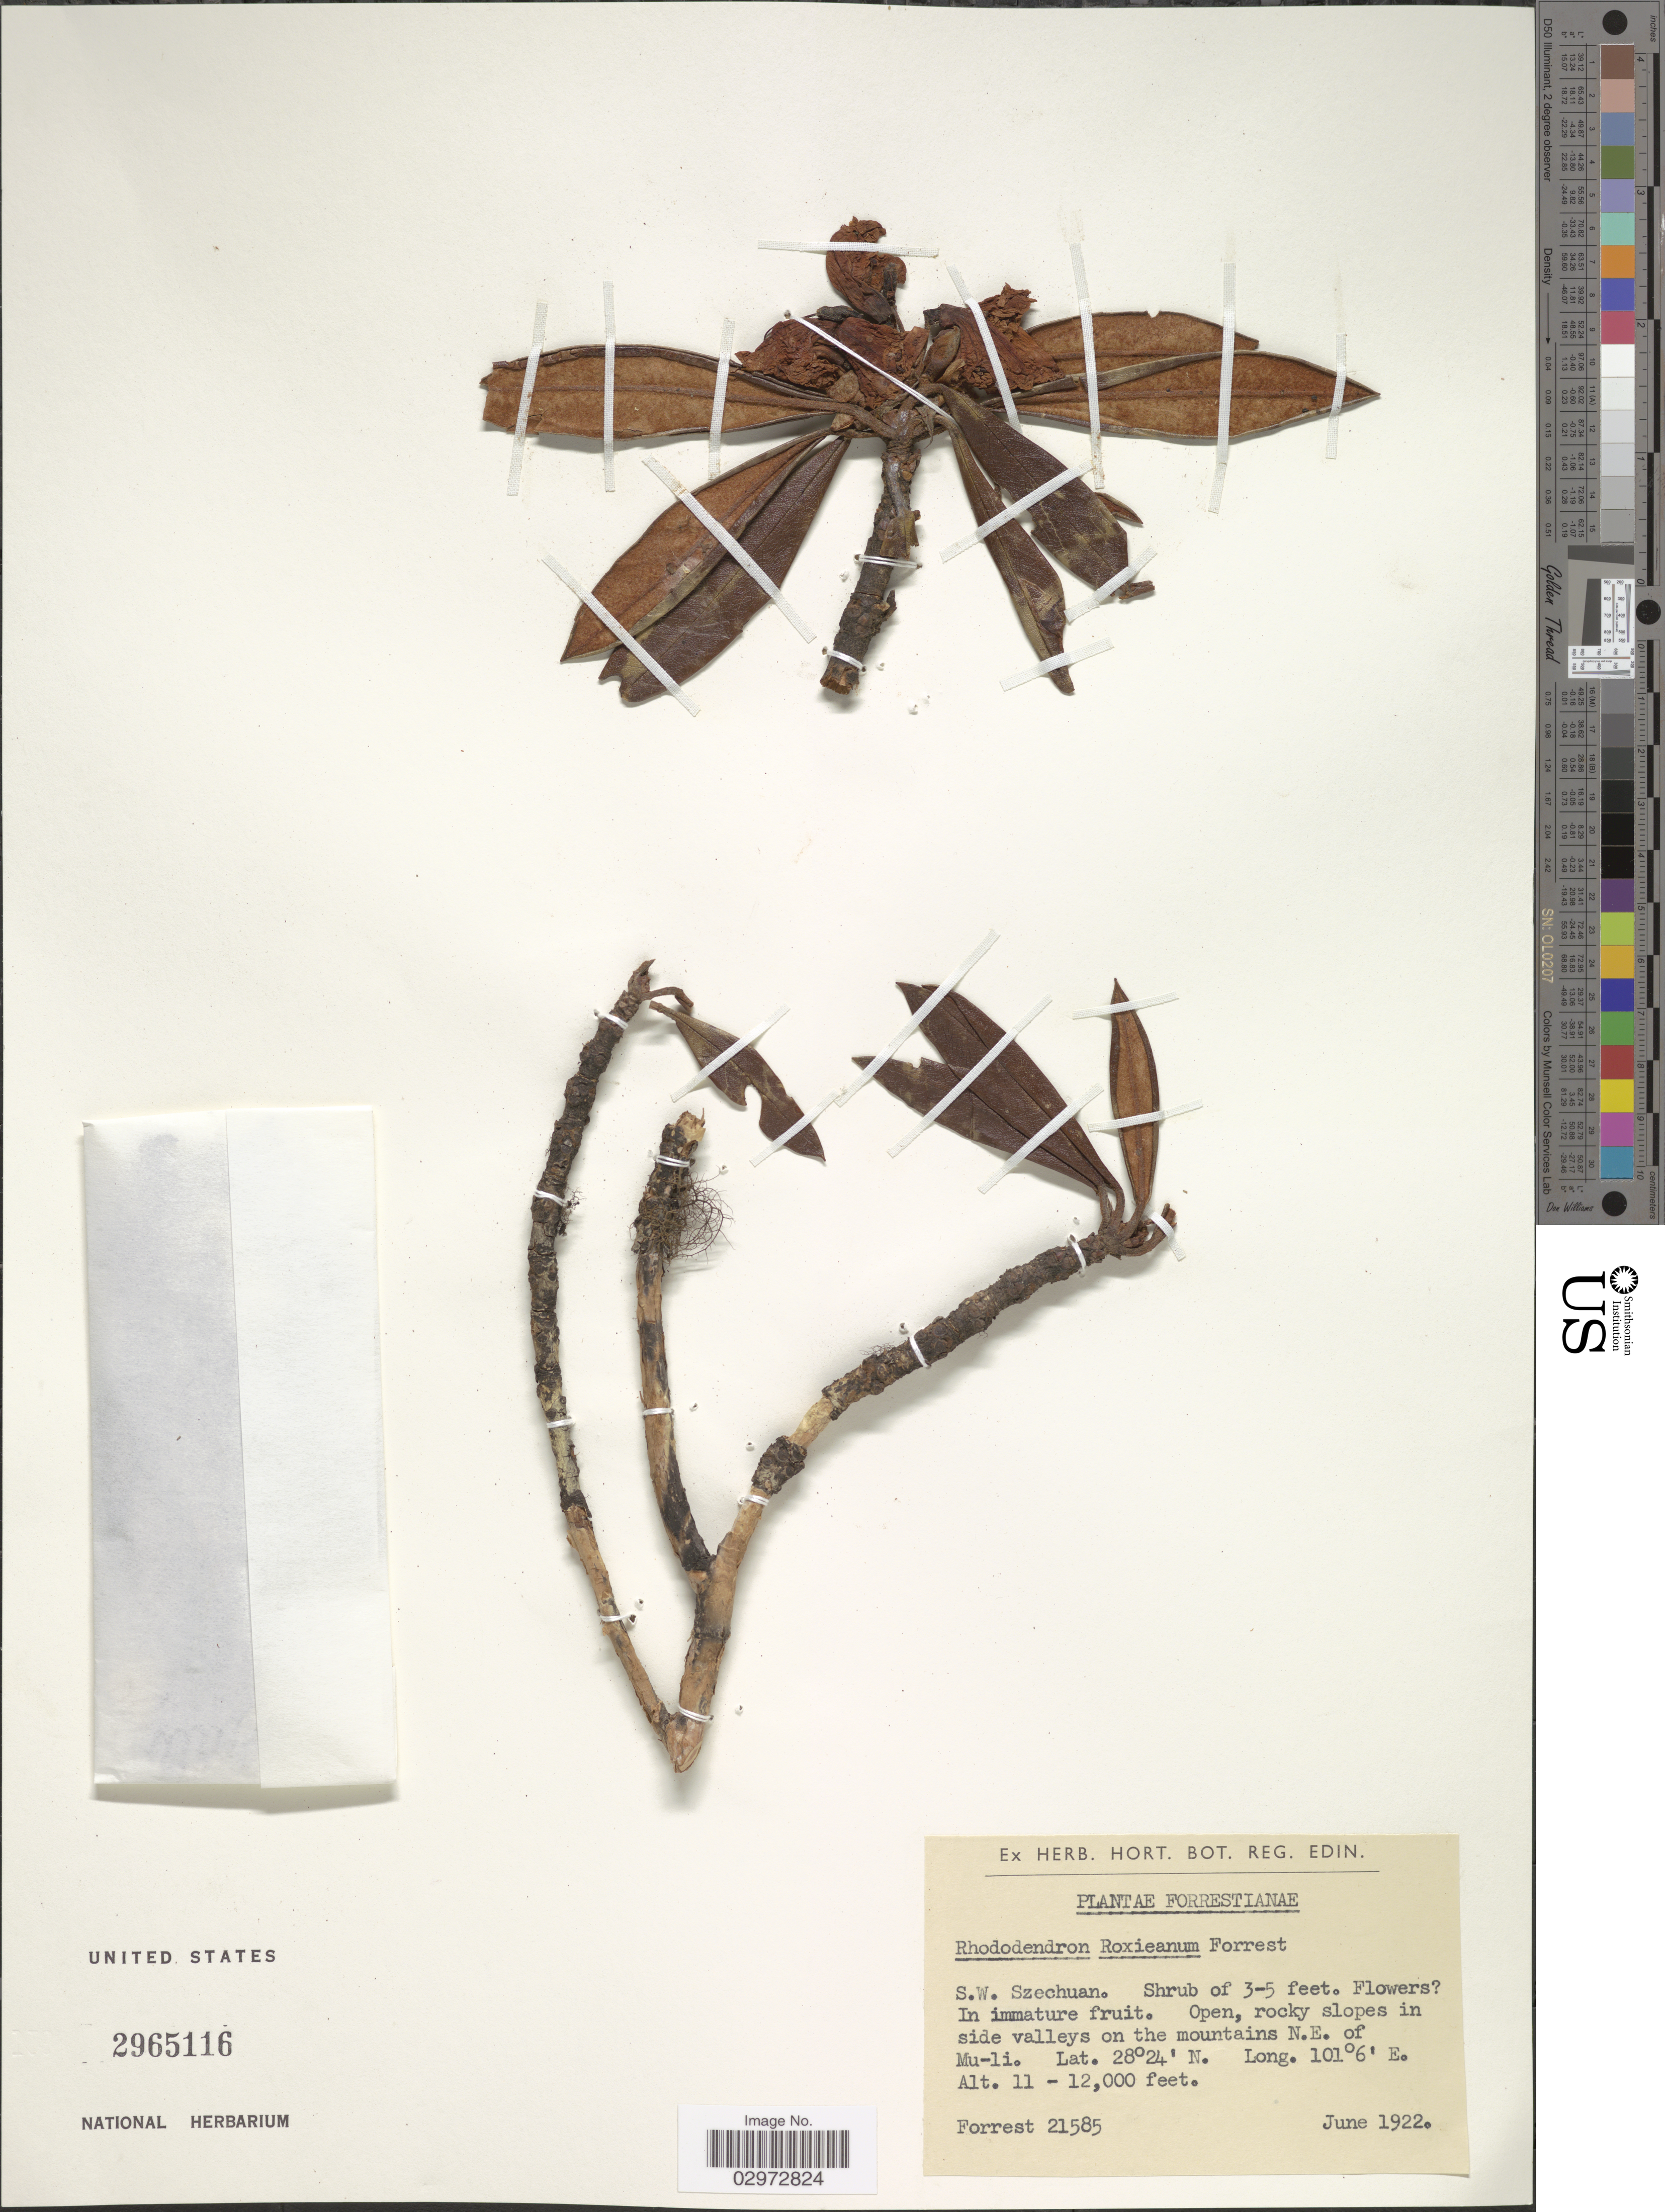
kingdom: Plantae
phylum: Tracheophyta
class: Magnoliopsida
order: Ericales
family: Ericaceae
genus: Rhododendron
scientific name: Rhododendron roxieanum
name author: Forrest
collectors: -. Forrest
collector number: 21585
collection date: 1922-06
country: China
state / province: Sichuan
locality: S.W. Szechuan. Open, rocky slopes in side valleys on the mountains N.E. of Mu-li.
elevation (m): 3353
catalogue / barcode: US 2965116